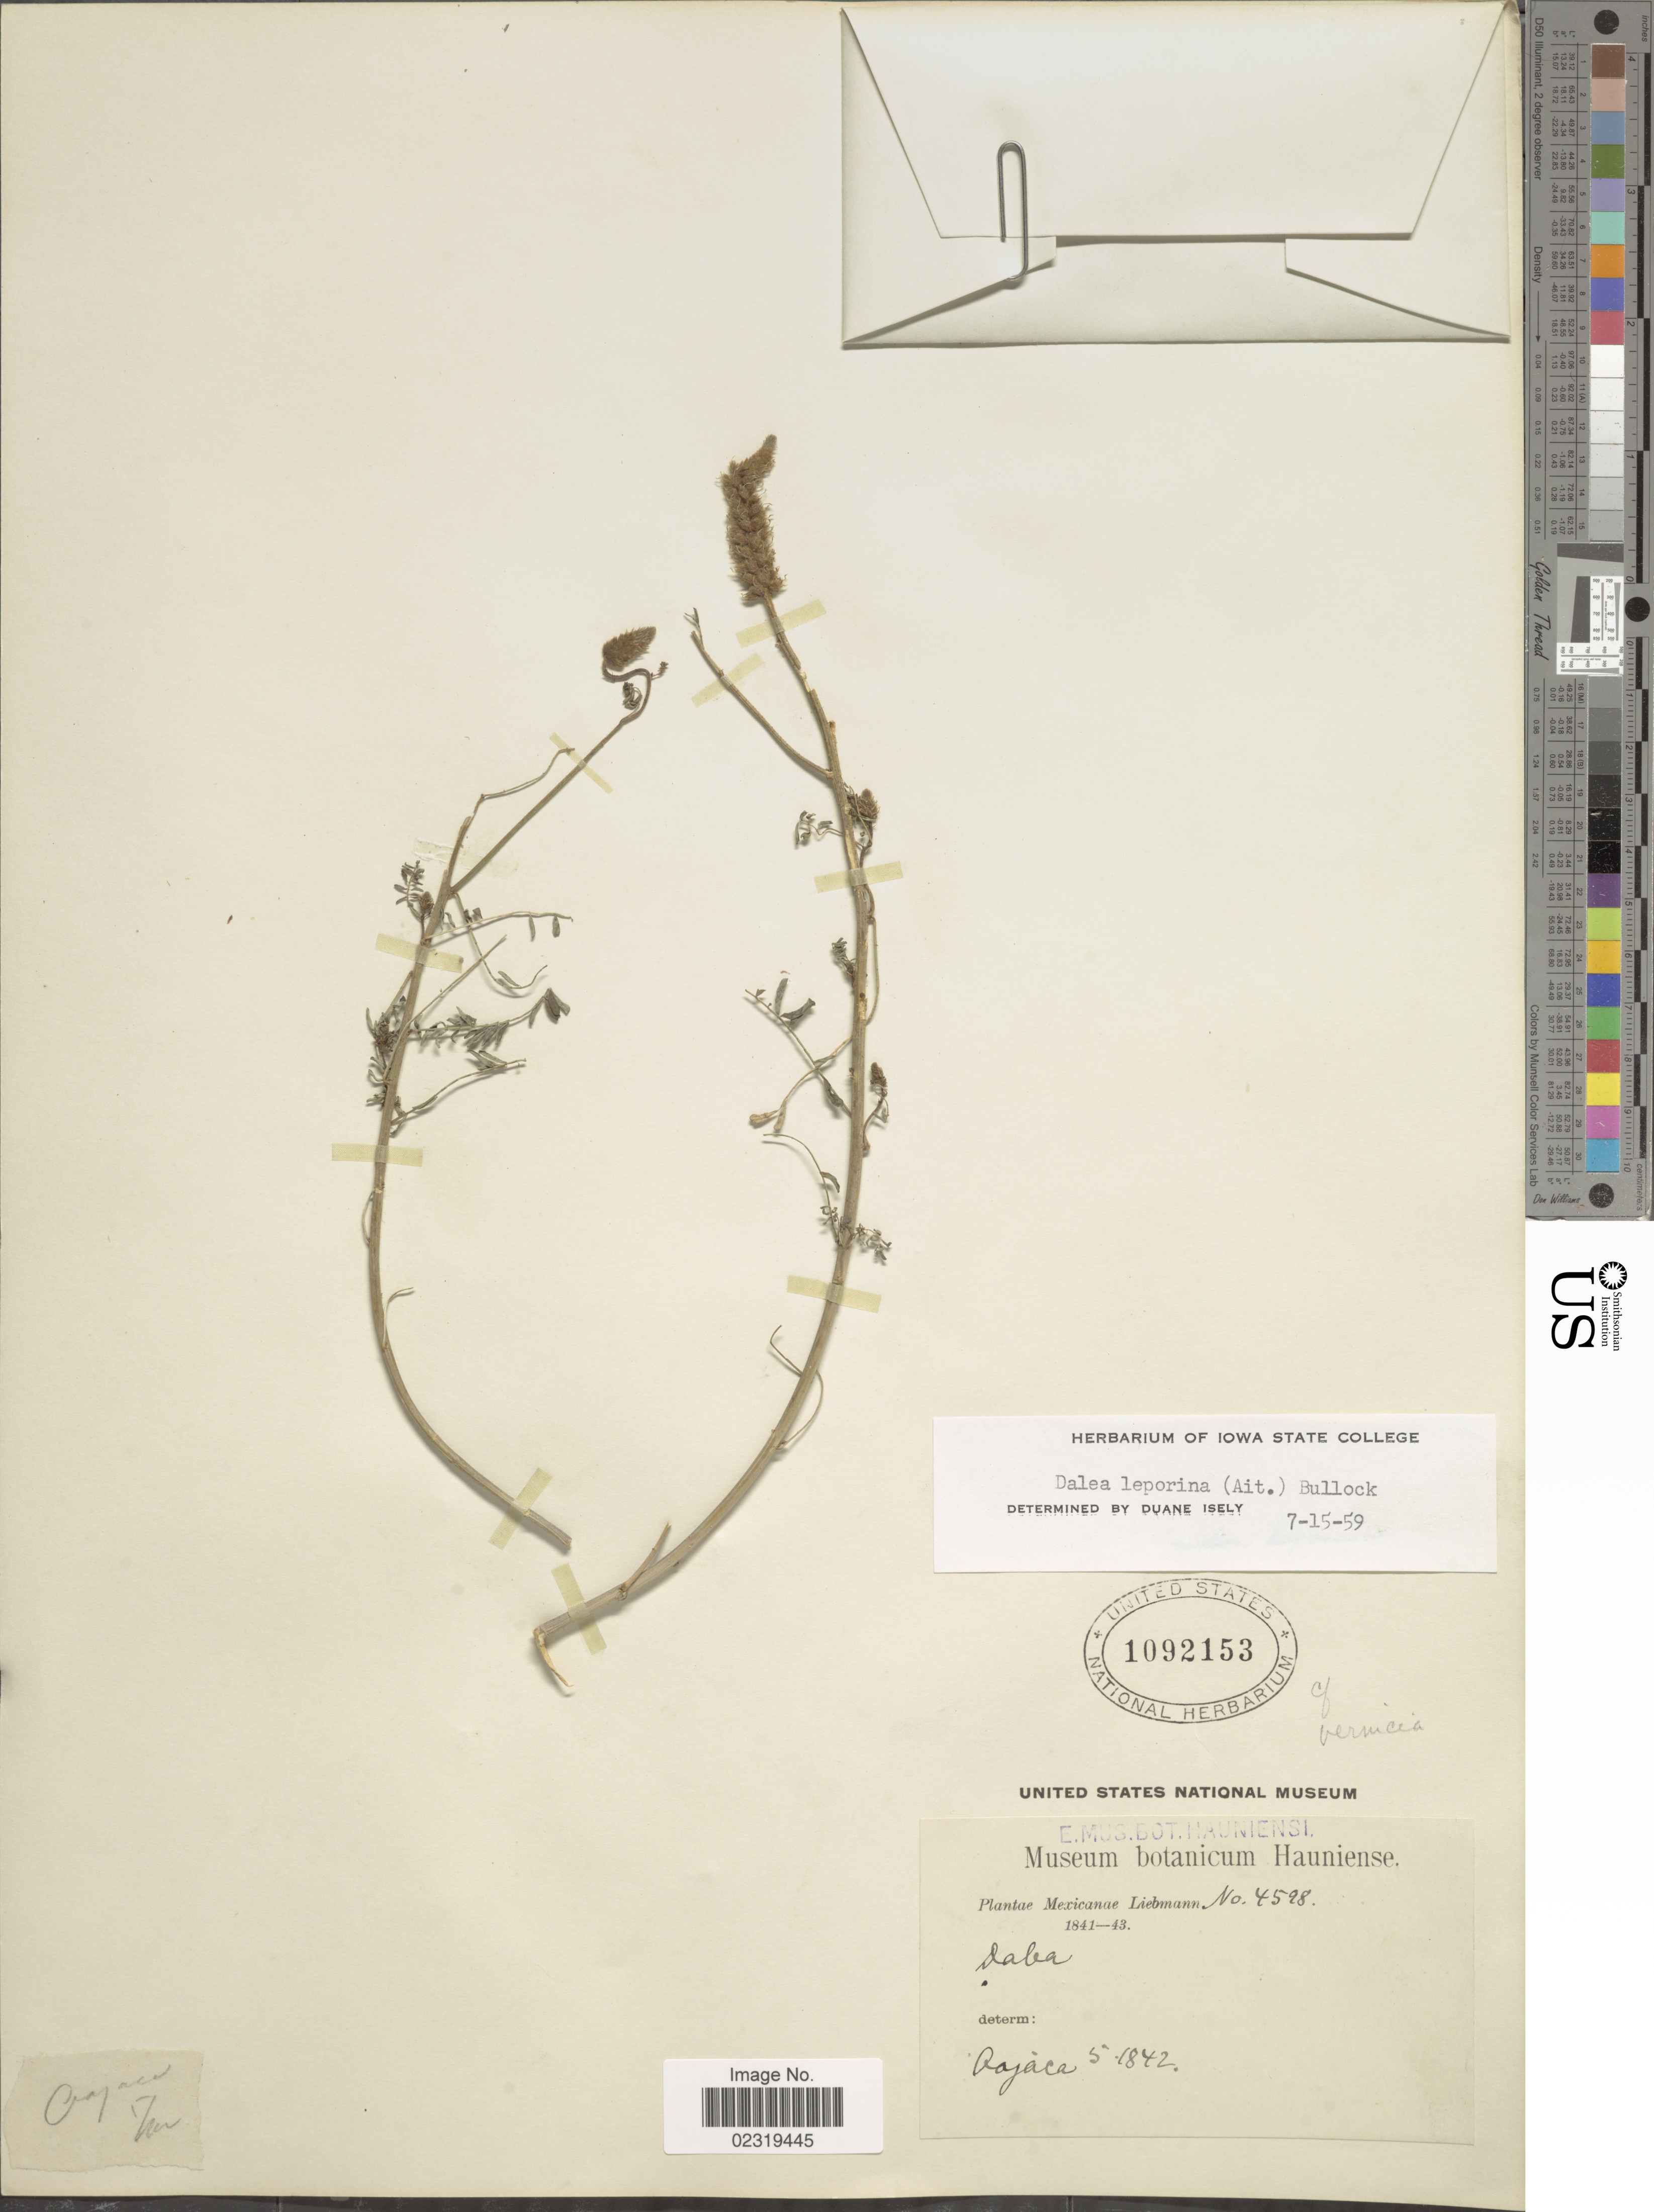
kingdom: Plantae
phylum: Tracheophyta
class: Magnoliopsida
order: Fabales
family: Fabaceae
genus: Dalea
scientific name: Dalea leporina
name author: (Aiton) Bullock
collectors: Liebmann, --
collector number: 4528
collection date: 1841/1843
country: Mexico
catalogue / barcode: US 1092153